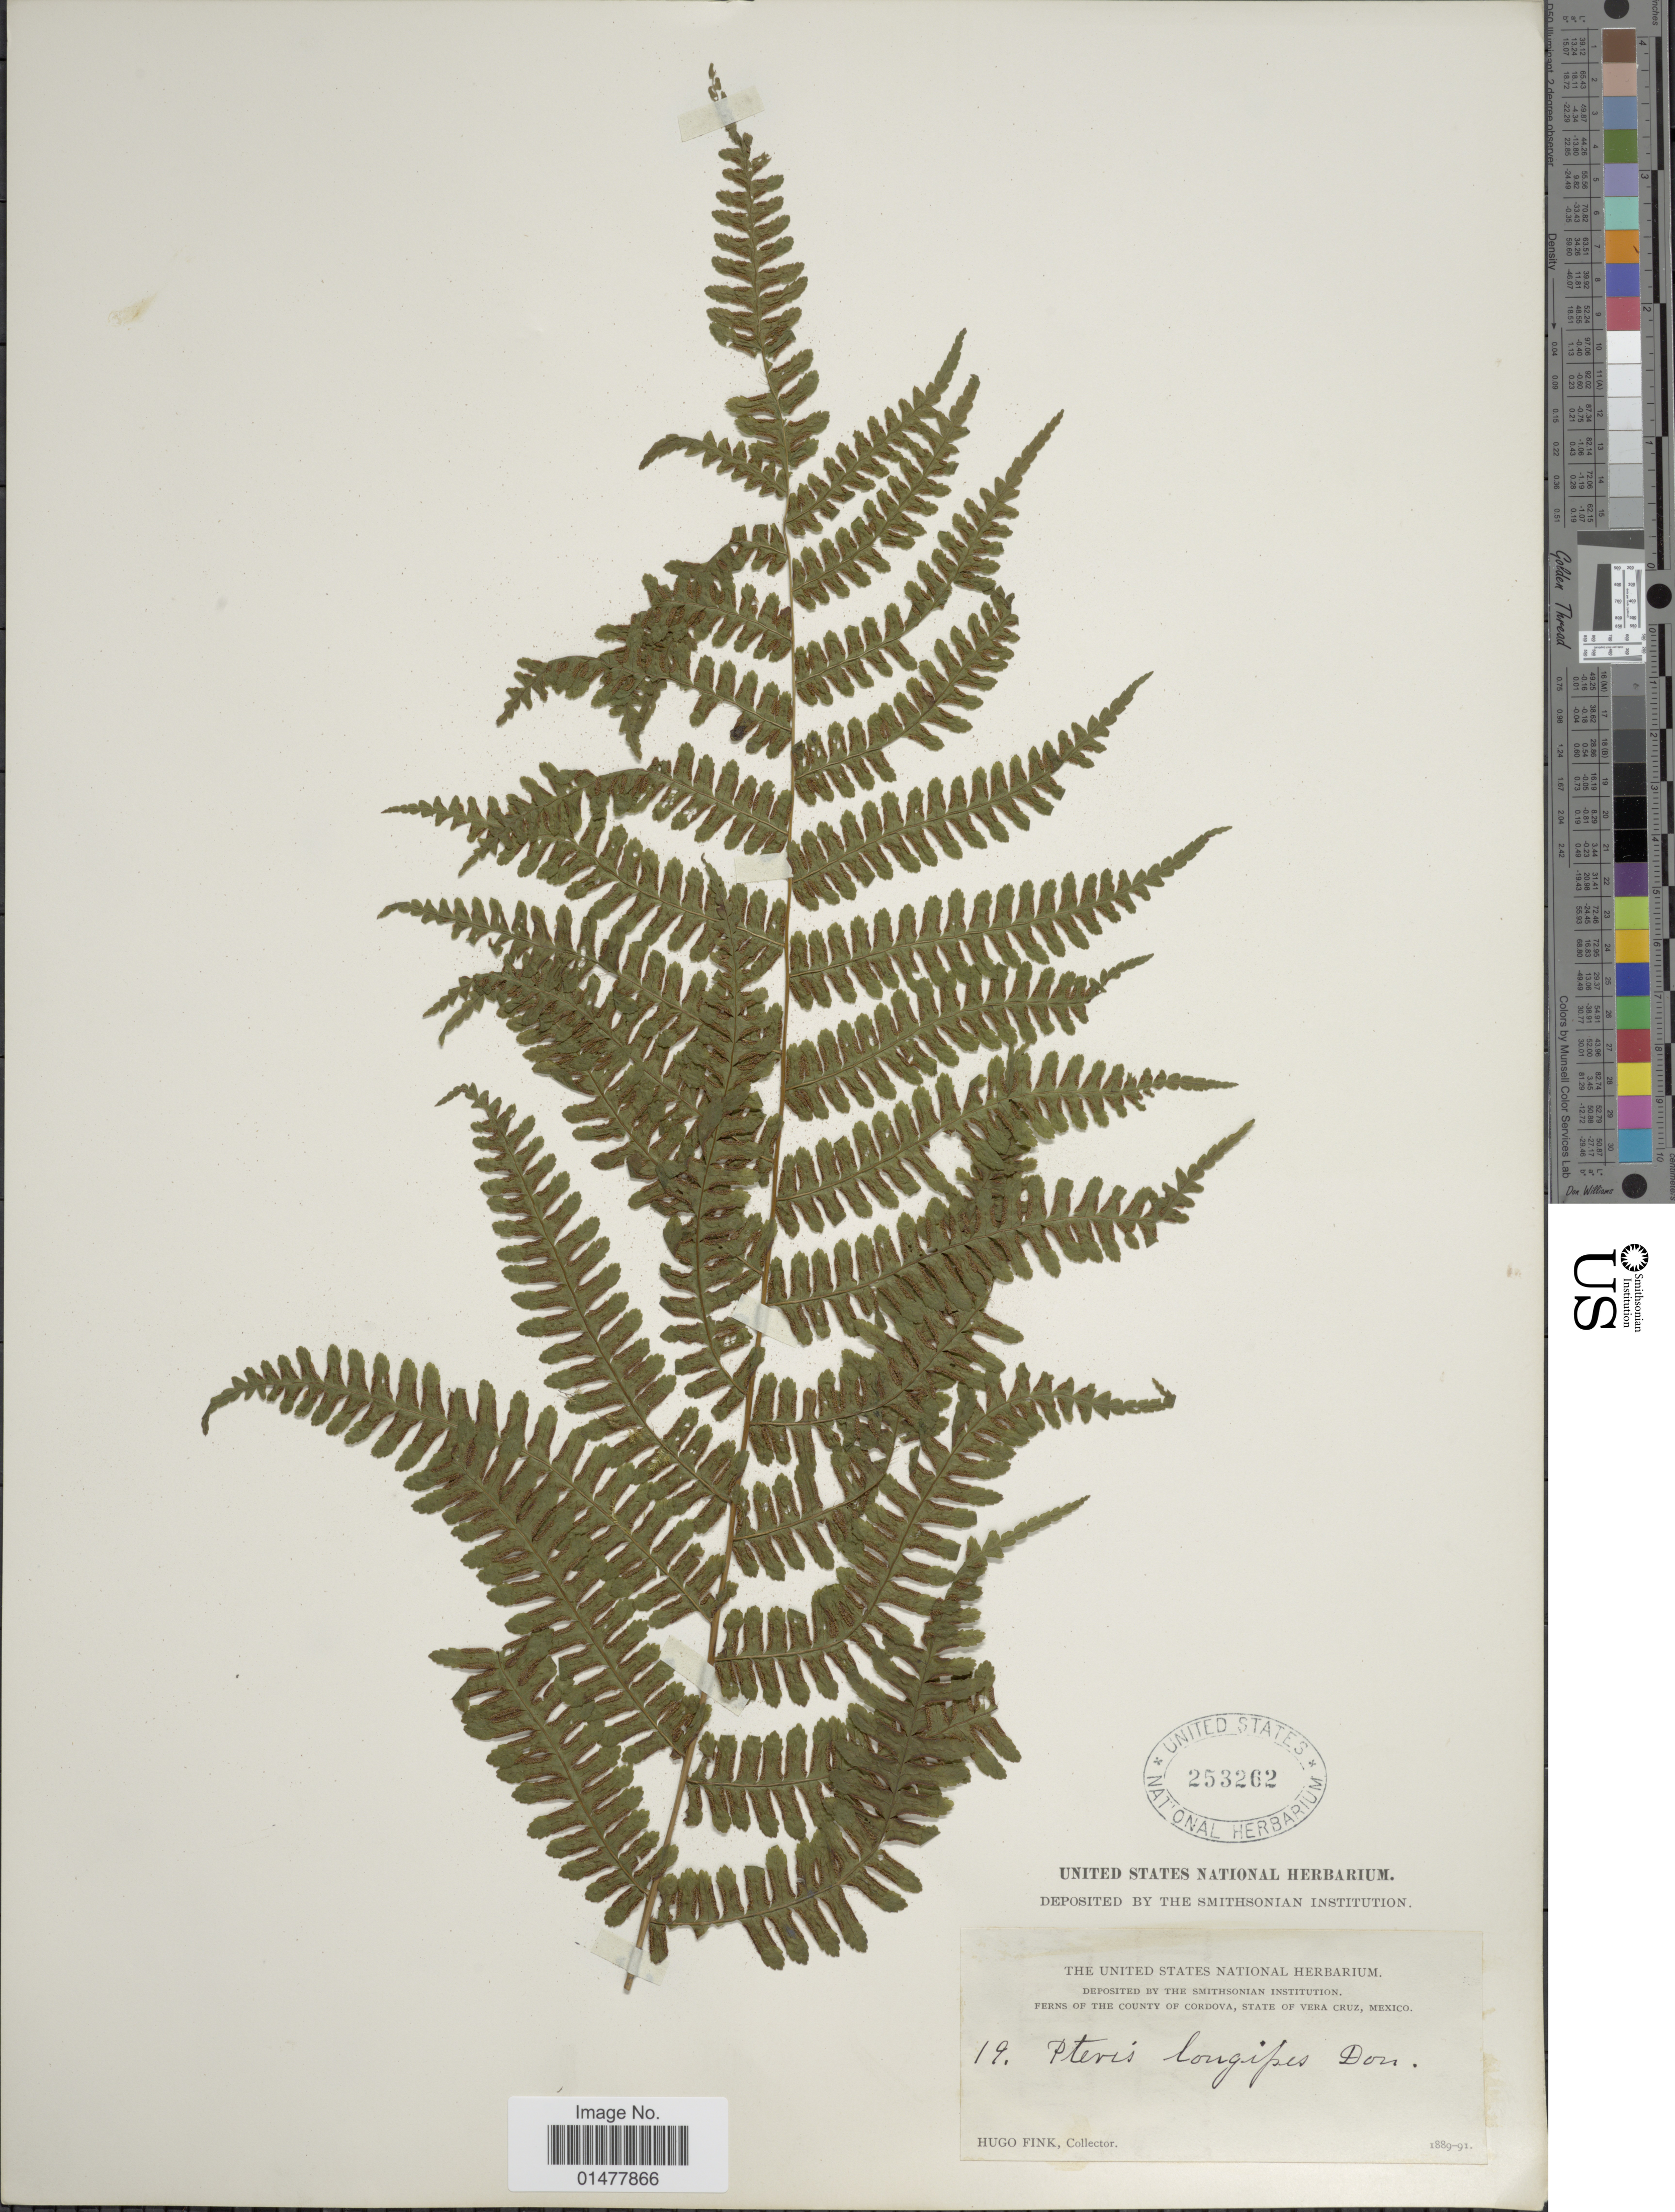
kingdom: Plantae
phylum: Tracheophyta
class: Polypodiopsida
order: Polypodiales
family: Pteridaceae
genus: Pteris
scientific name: Pteris muricella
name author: Fée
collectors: H. Fink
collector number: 19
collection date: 1889/1891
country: Mexico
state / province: Veracruz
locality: Ferns of the County of Cordova, state of Vera Cruz, Mexico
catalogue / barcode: US 253262